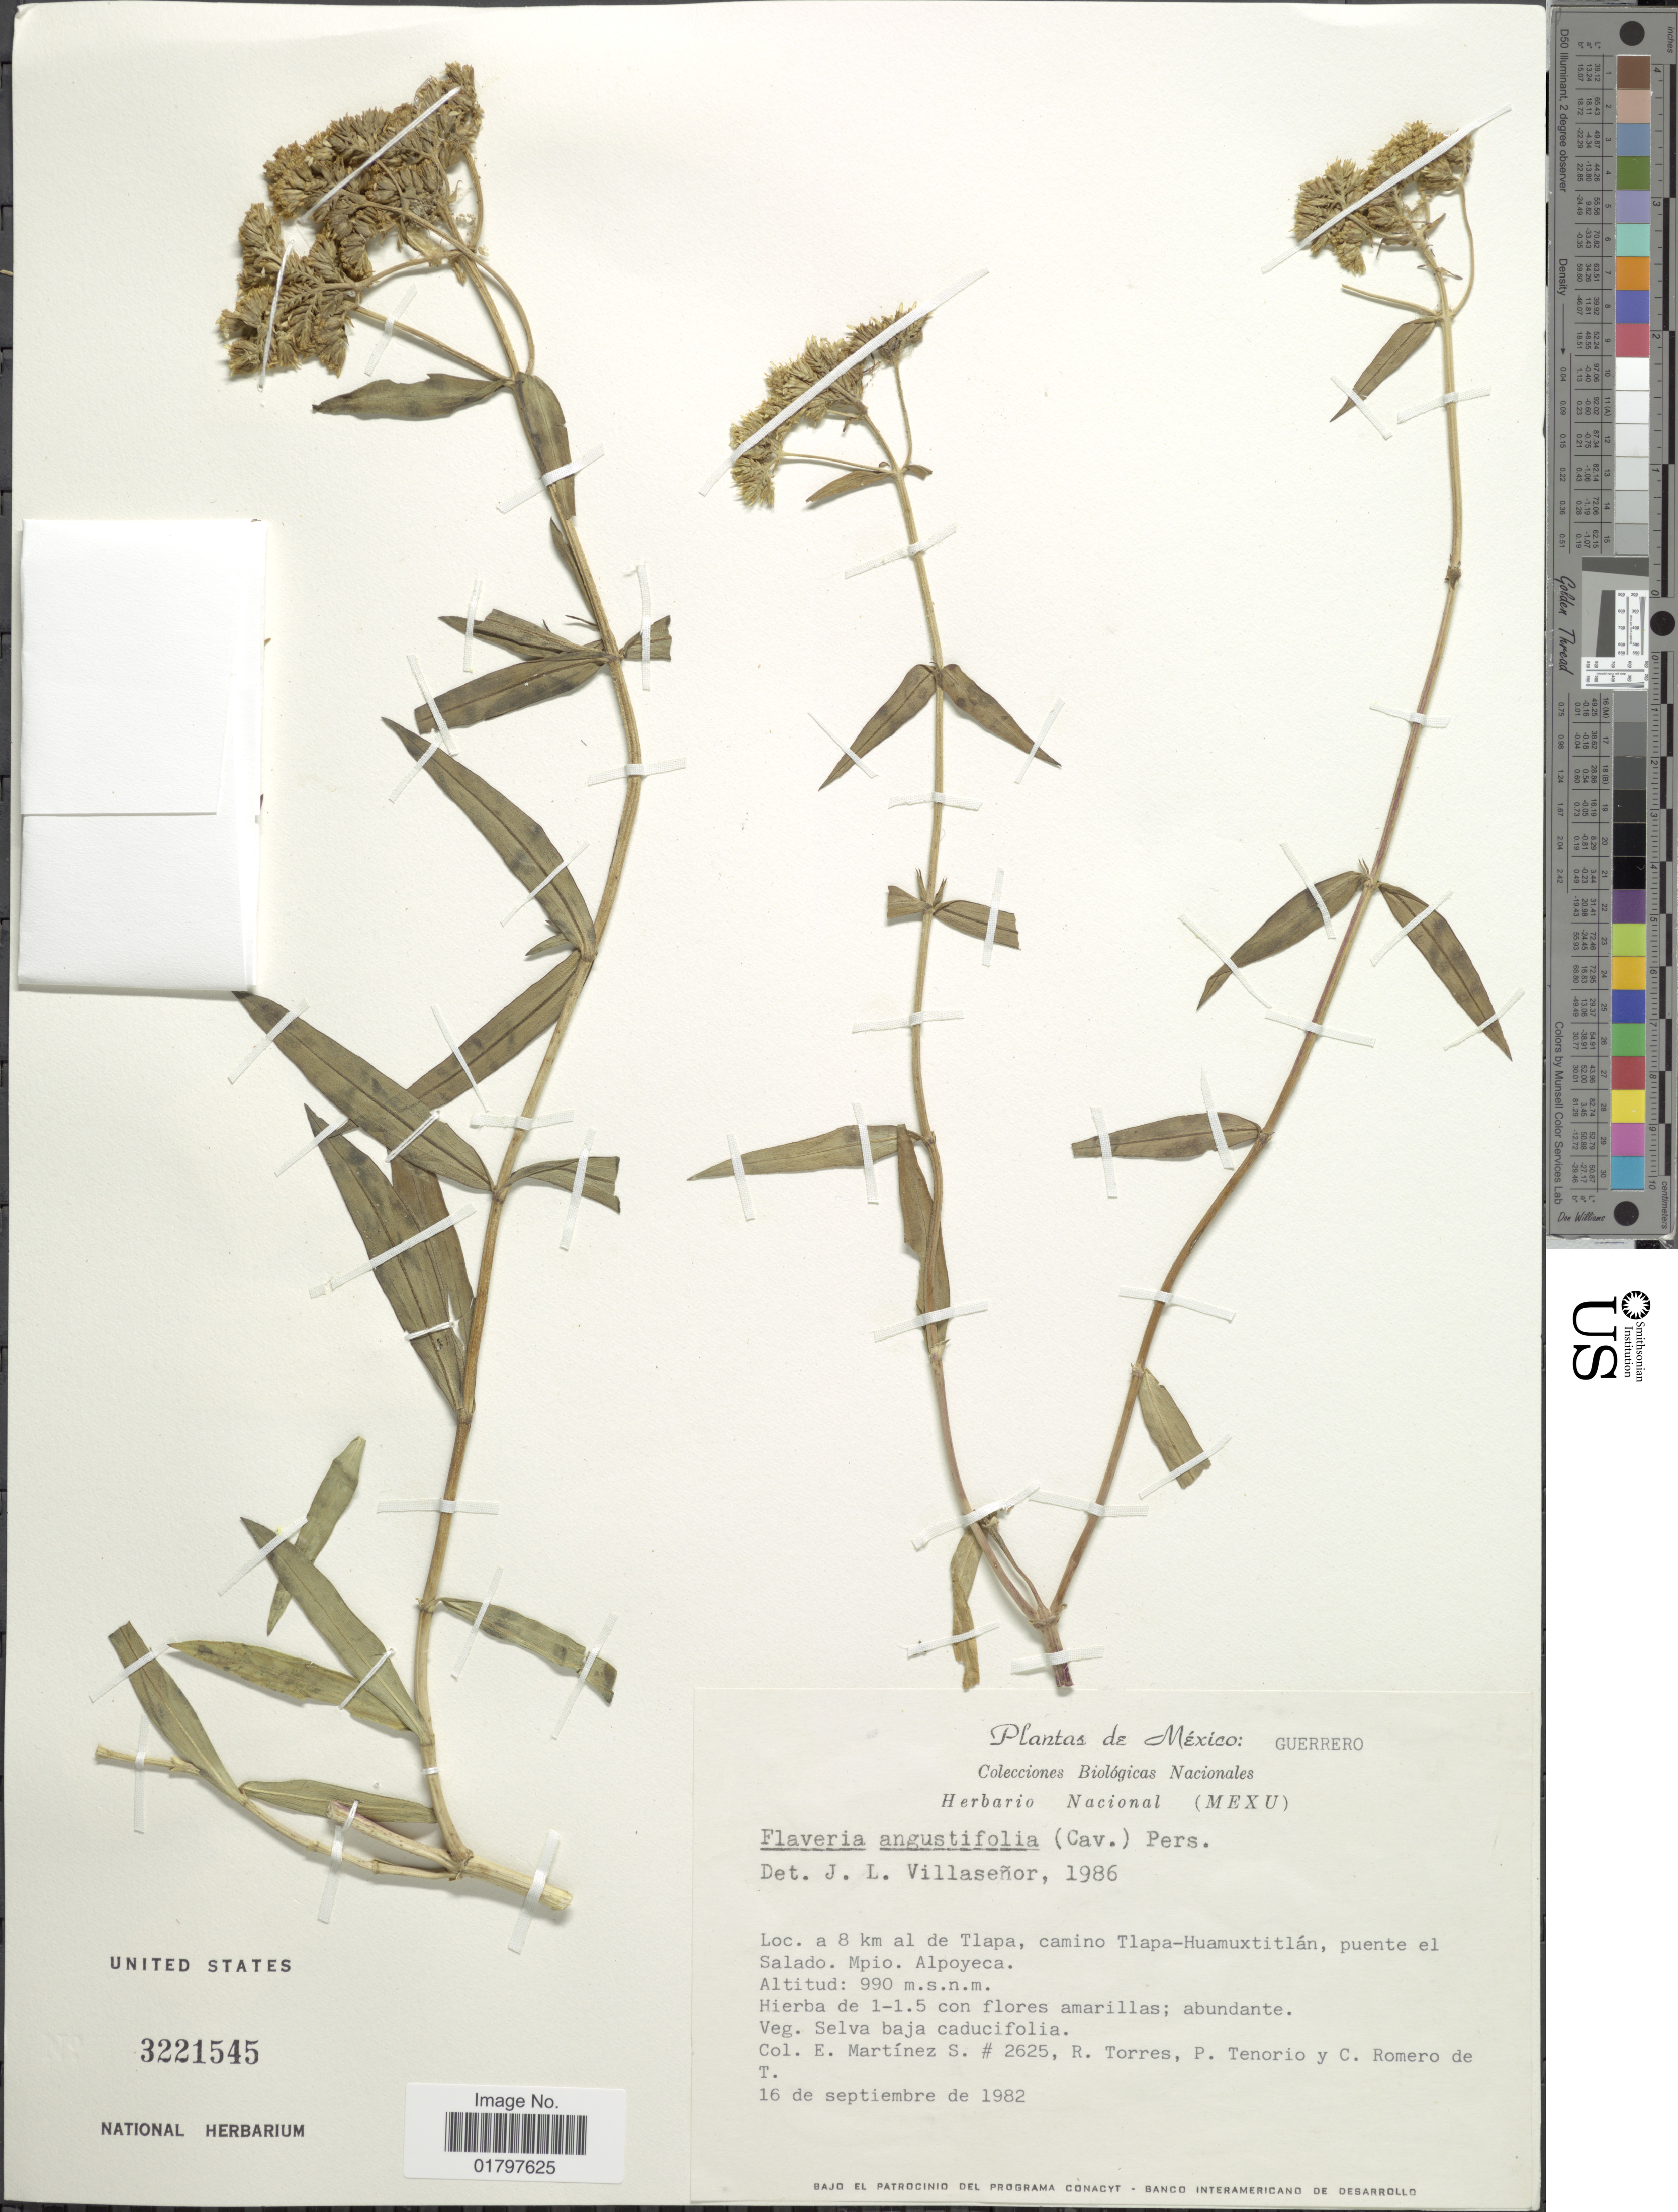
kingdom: Plantae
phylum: Tracheophyta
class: Magnoliopsida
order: Asterales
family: Asteraceae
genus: Flaveria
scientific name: Flaveria angustifolia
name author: Pers.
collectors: E. M. Martínez S., R. Torres, Tenorio, P. & C. Romero de T.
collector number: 2625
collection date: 1982-09-16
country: Mexico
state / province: Guerrero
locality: A 8 km al de Tlapa, camino Tlapa-Huamuxtitlán, puente el Salado. Mpio. Alpoyeco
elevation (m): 990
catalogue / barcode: US 3221545